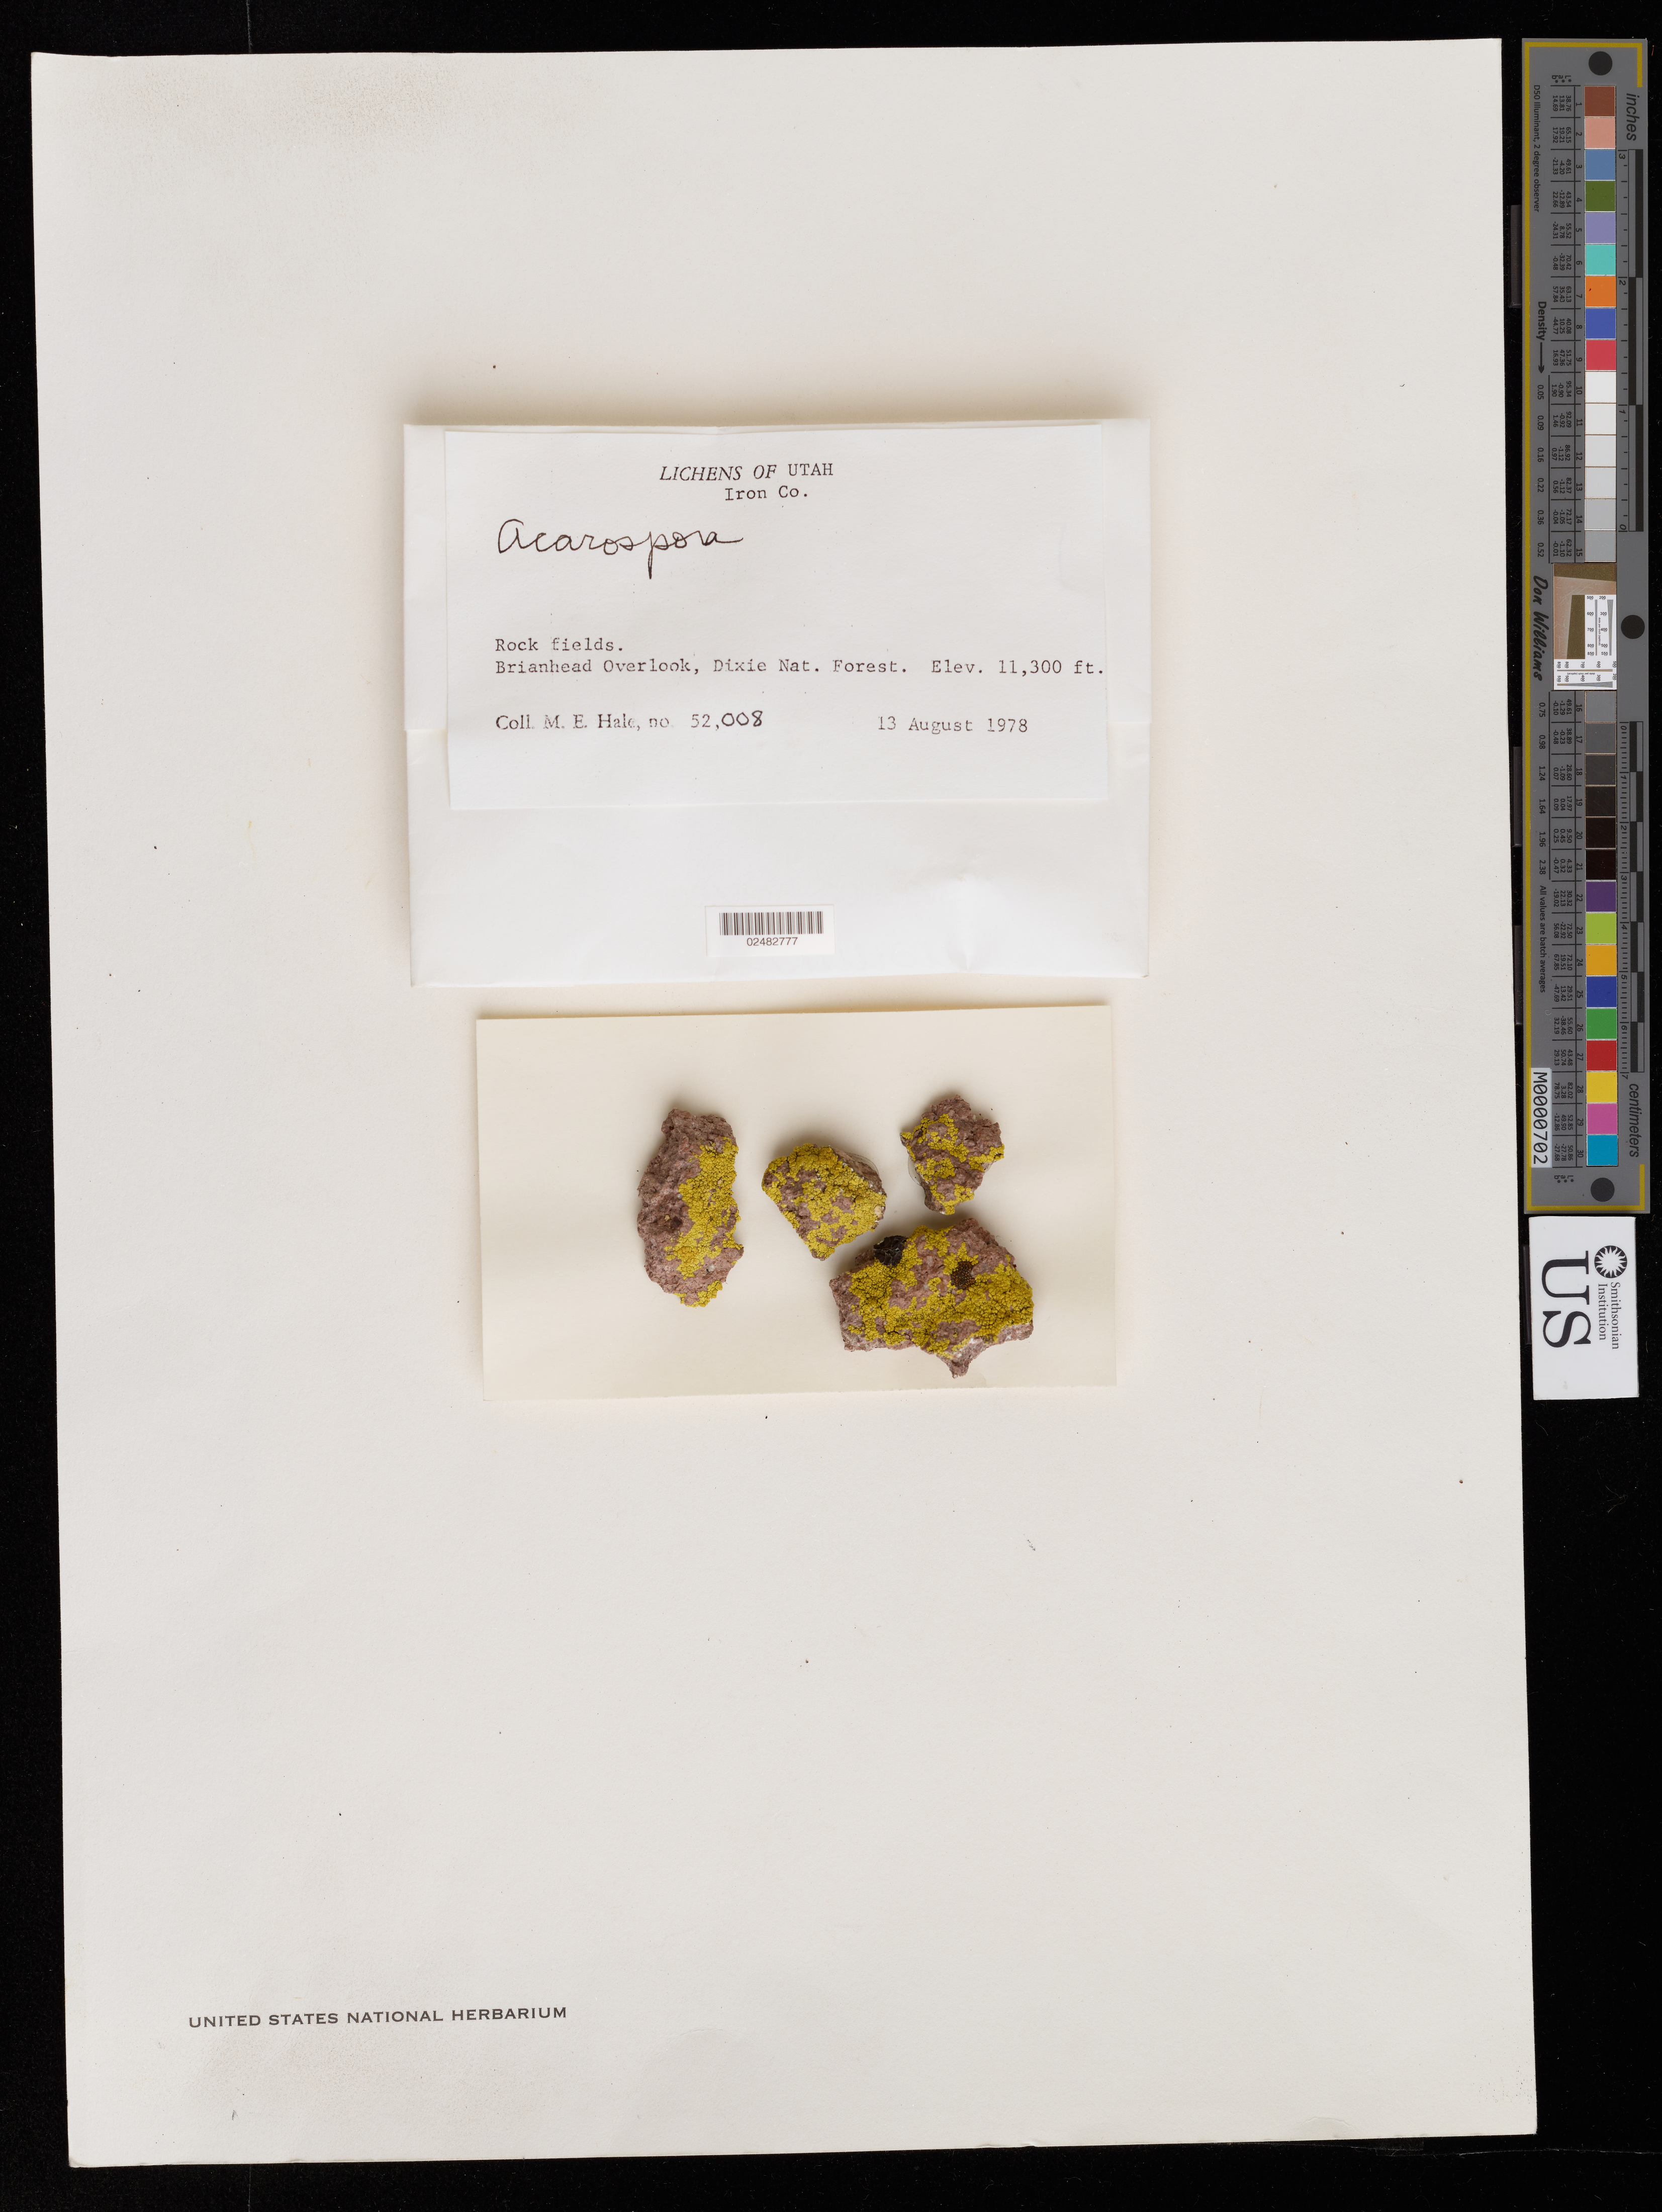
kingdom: Fungi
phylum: Ascomycota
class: Lecanoromycetes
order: Acarosporales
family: Acarosporaceae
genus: Acarospora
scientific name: Acarospora sp.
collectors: M. Hale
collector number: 52008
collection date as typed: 13 Aug 1978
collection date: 1978-08-13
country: United States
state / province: Utah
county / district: Iron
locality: Dixie nat. forest, brianhead overlook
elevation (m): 0